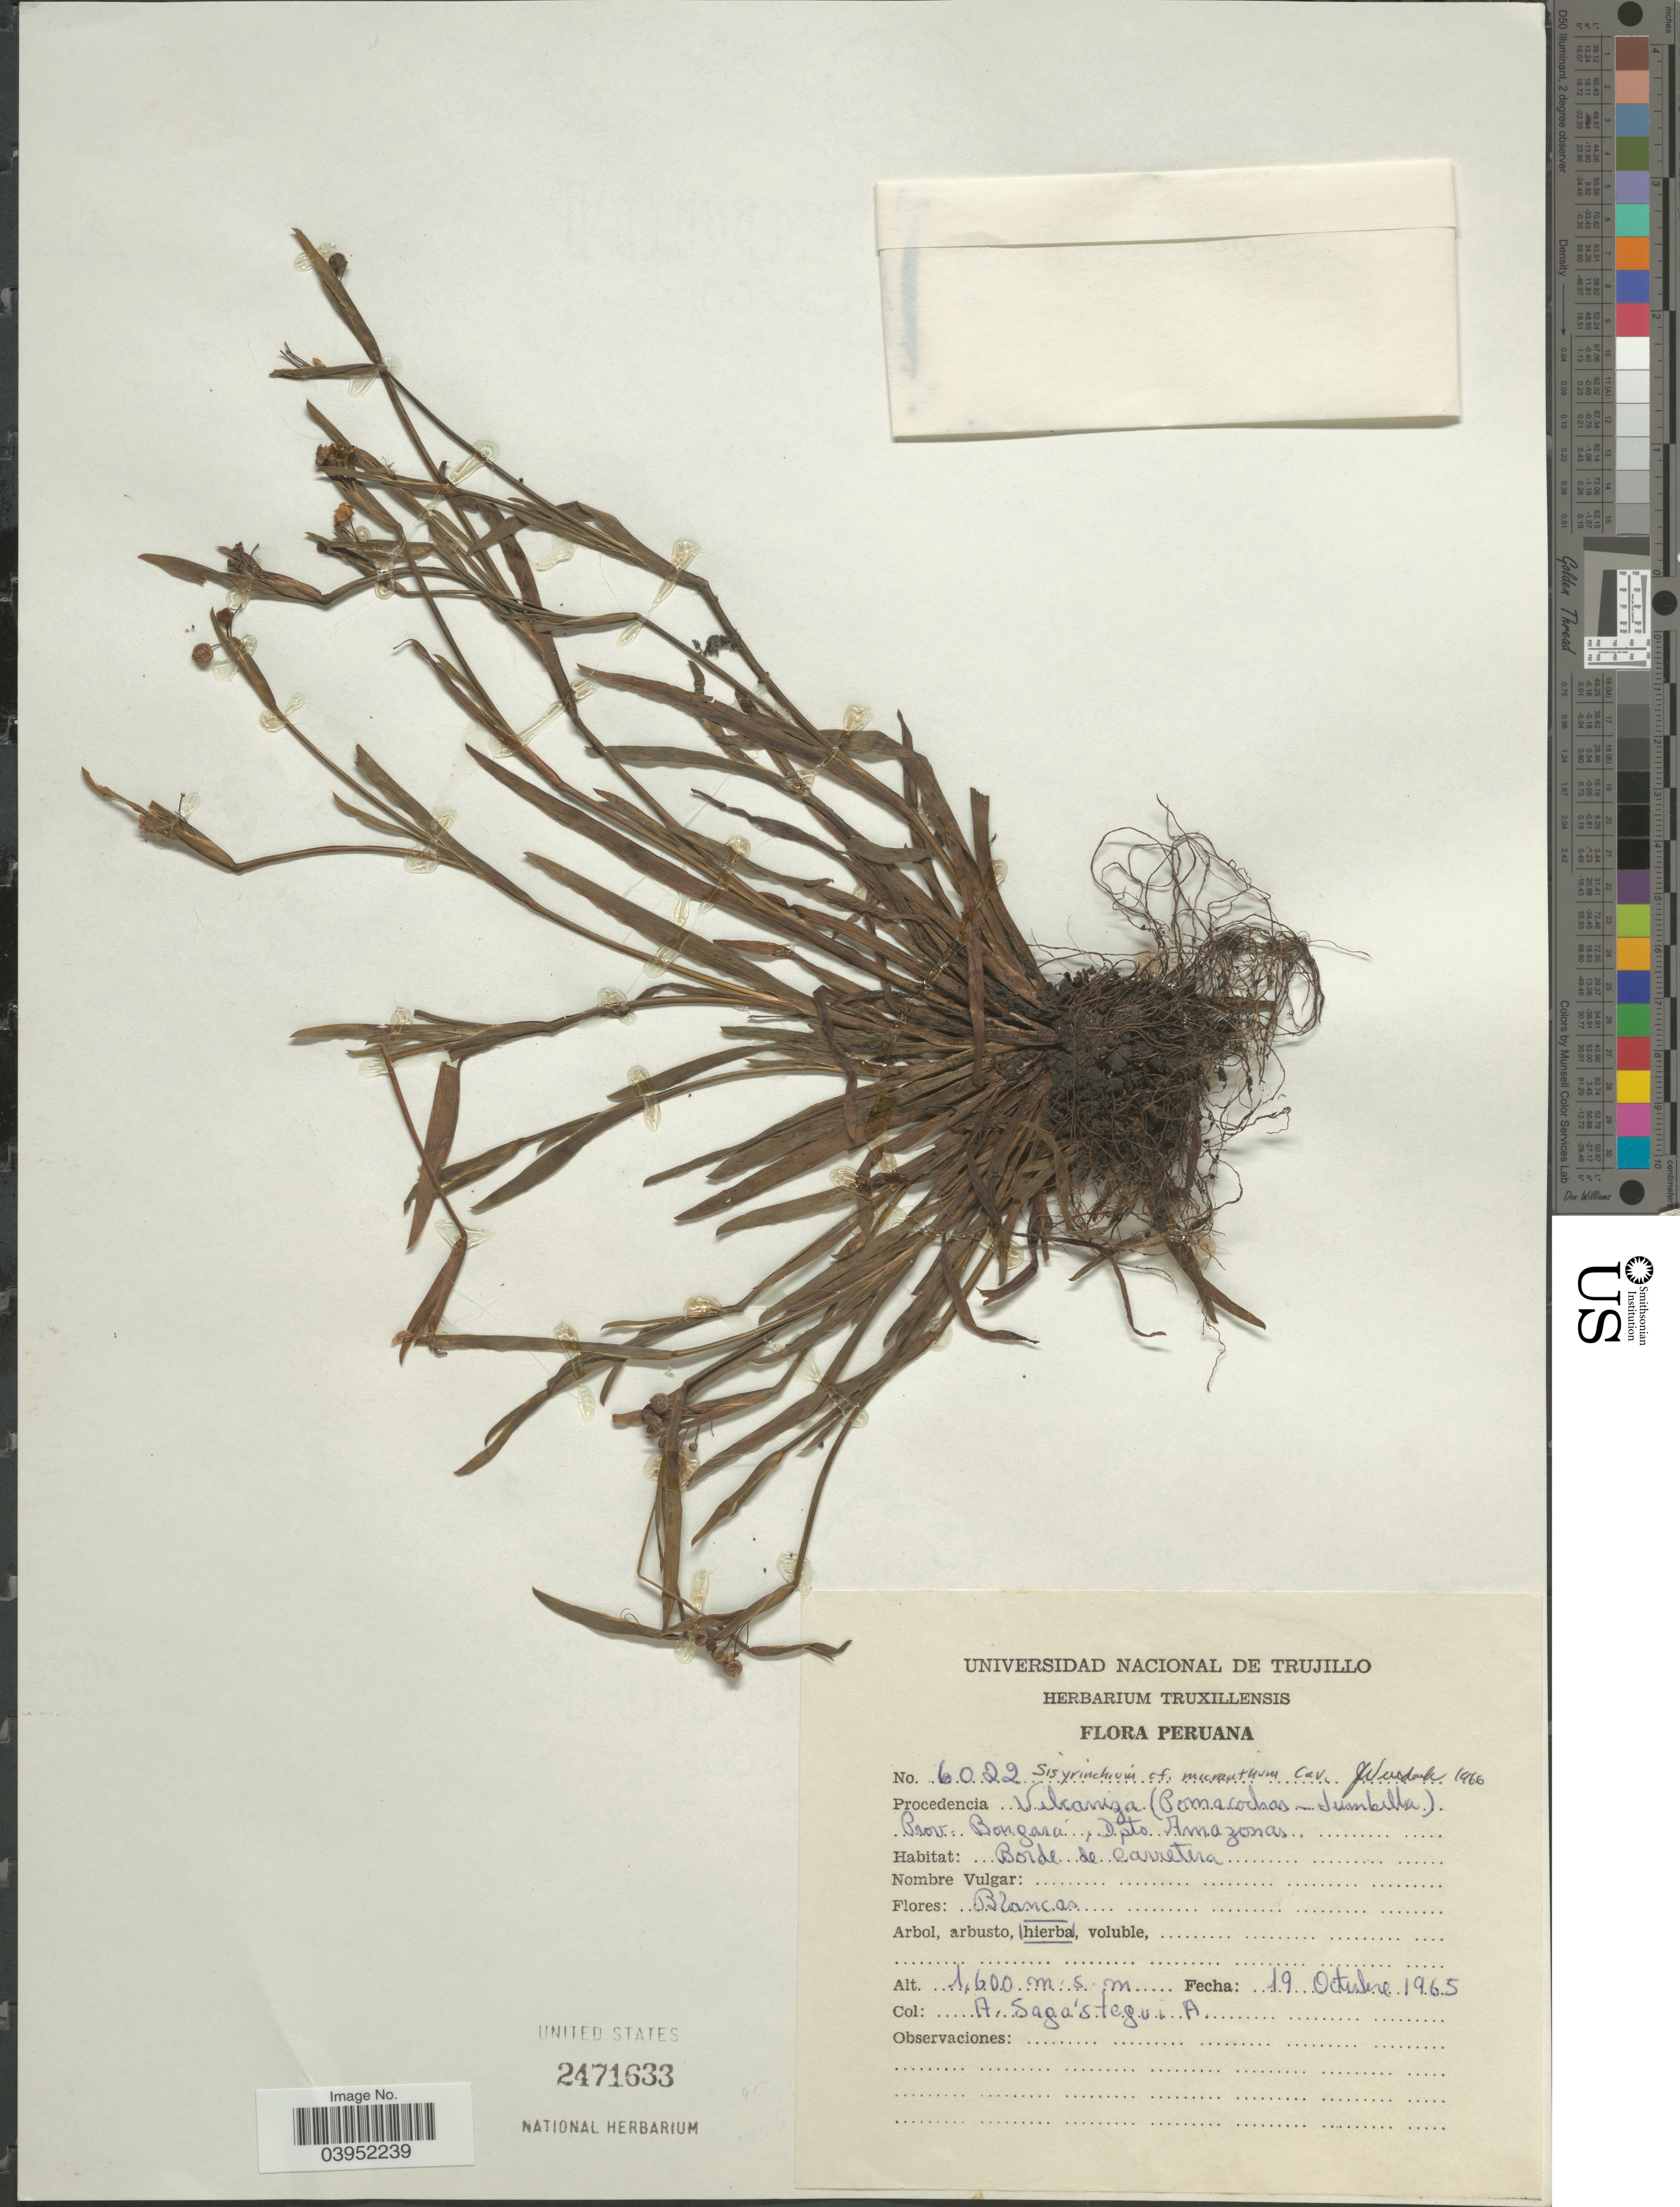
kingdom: Plantae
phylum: Tracheophyta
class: Liliopsida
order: Asparagales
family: Iridaceae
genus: Sisyrinchium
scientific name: Sisyrinchium micranthum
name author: Cav.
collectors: A. Sagástegui A.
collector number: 6022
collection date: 1965-10-19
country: Peru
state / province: Amazonas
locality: Procedencia Vilcaniza (Pomacochas-Jumbella). Prov. Bongará, Dpto Amazonas.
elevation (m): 1600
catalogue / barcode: US 2471633